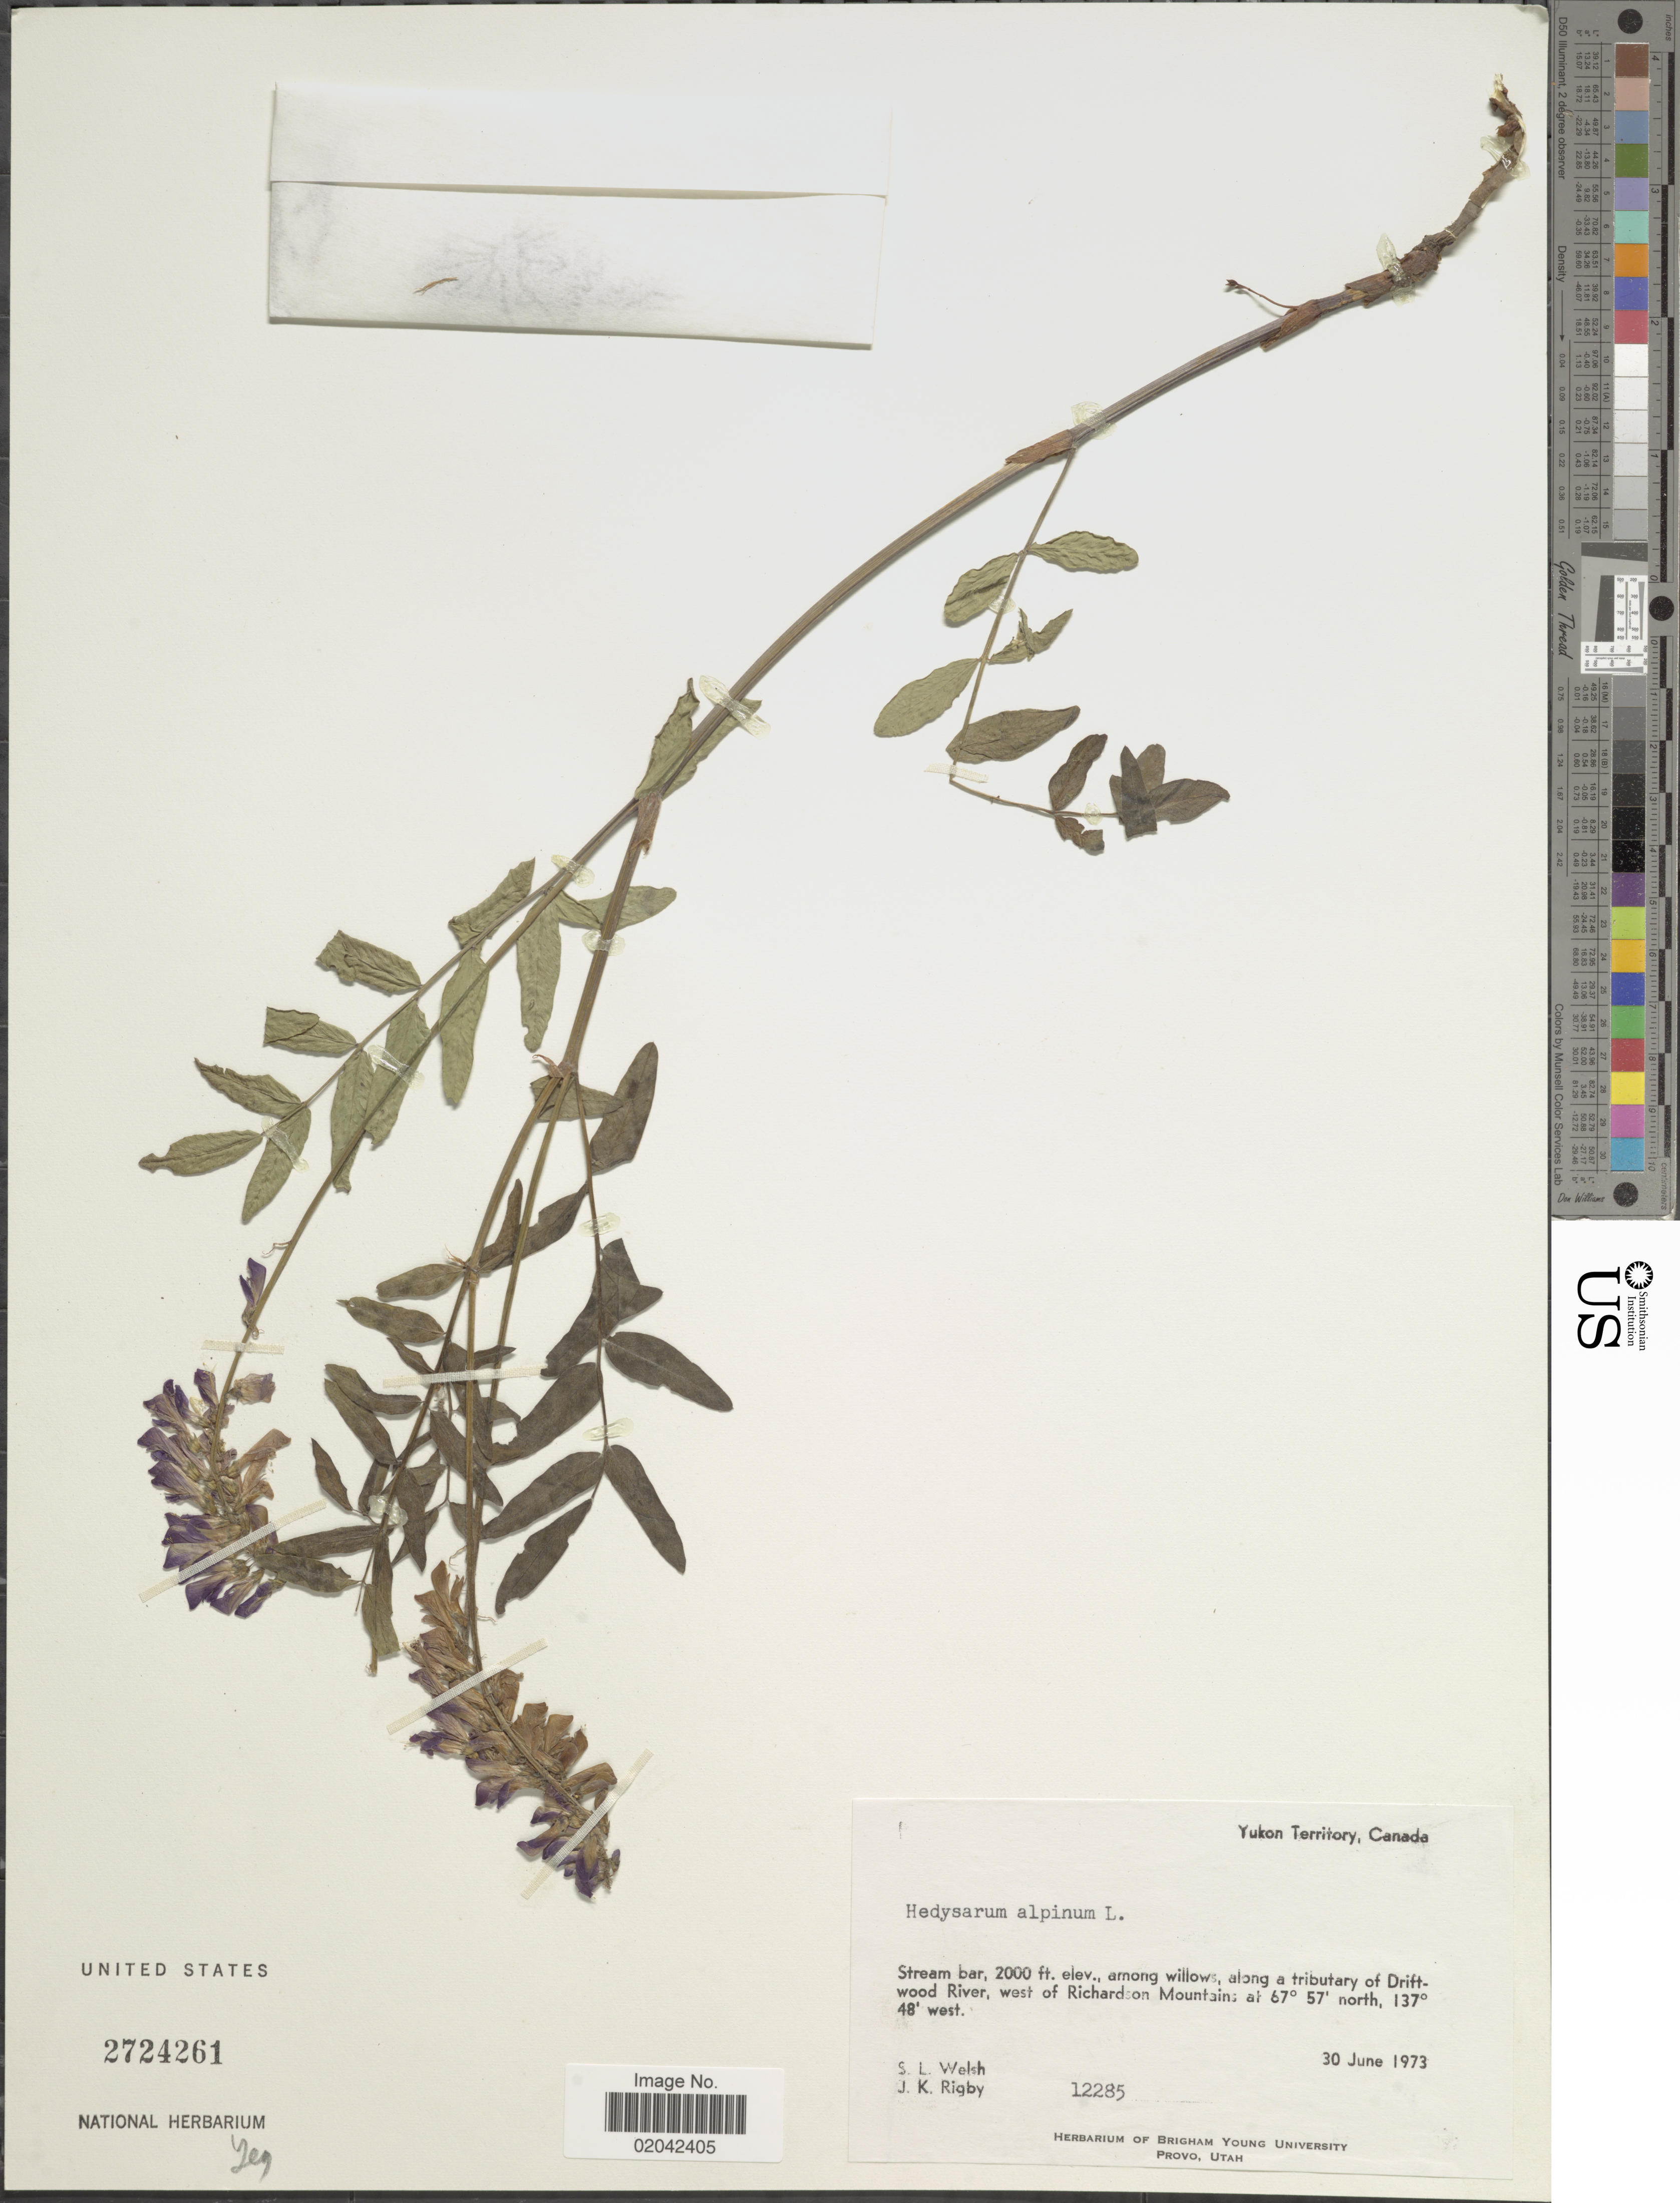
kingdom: Plantae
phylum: Tracheophyta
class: Magnoliopsida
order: Fabales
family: Fabaceae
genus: Hedysarum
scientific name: Hedysarum alpinum var. americanum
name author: Michx. ex Pursh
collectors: S. Welsh & J. Rigby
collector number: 12285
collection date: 1973-06-30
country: Canada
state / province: Yukon Territory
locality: Along a tributary of Driftwood River, west of Richardson Mountains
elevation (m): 610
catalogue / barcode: US 2724261